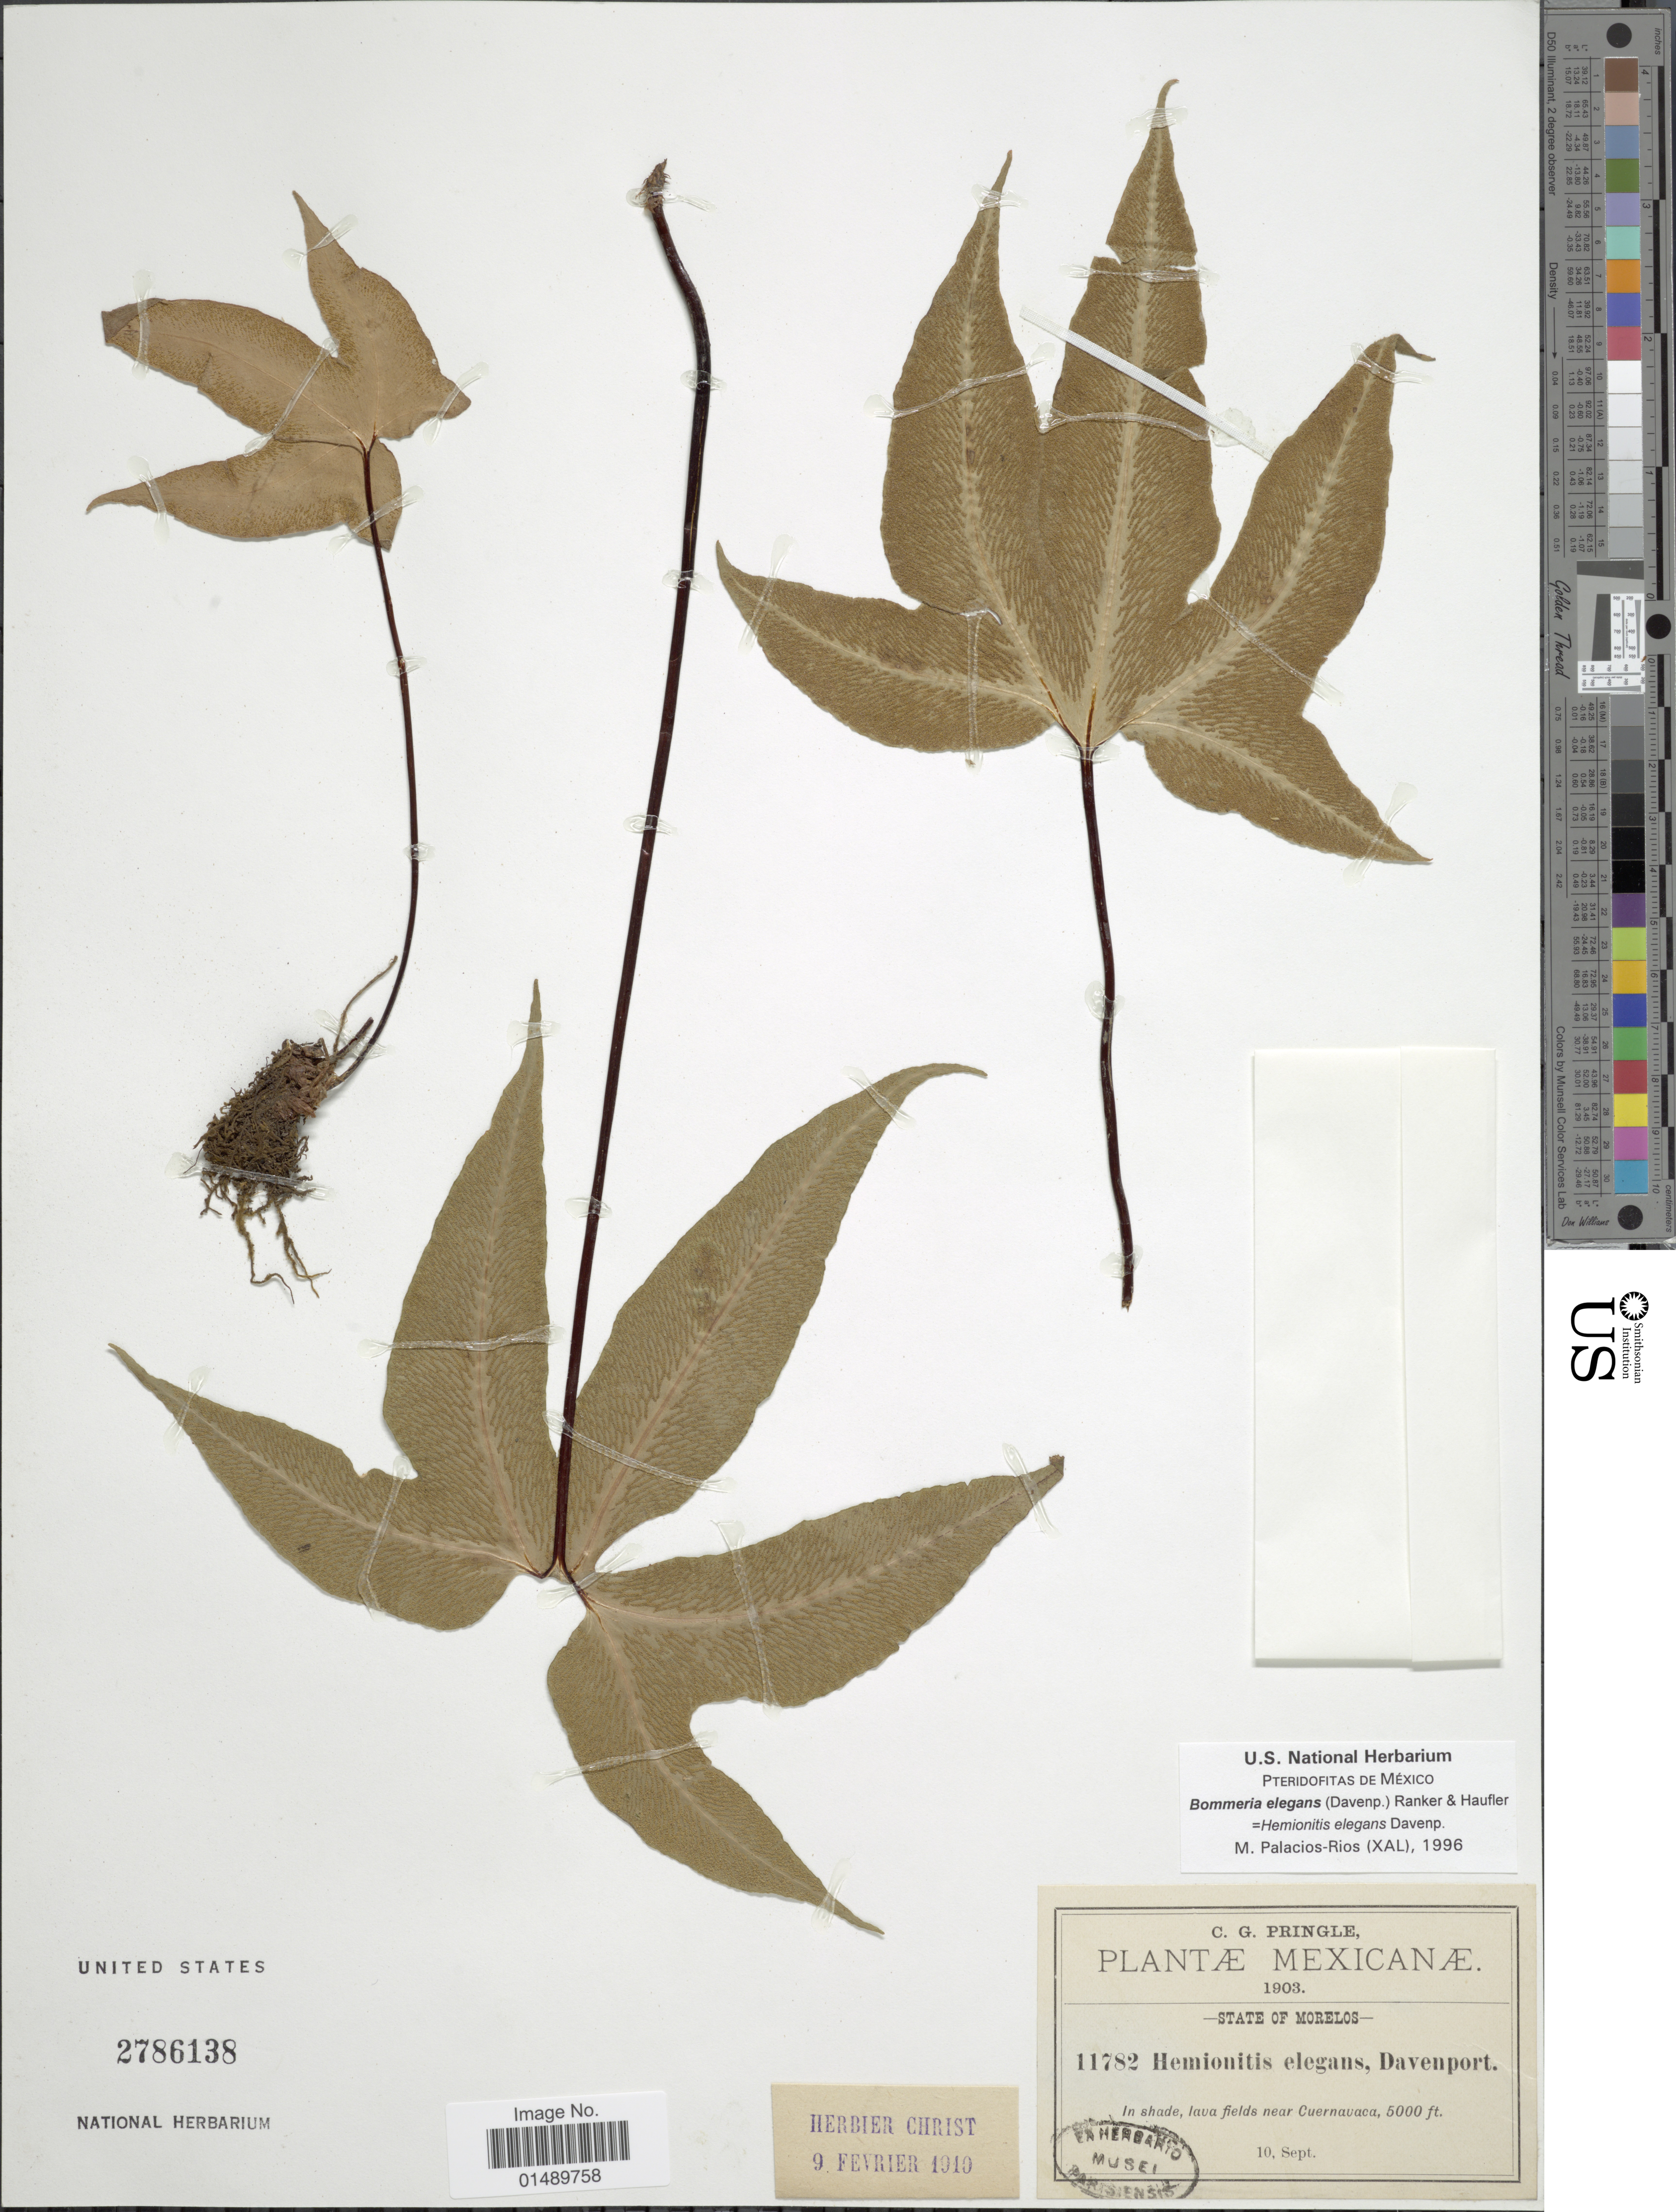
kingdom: Plantae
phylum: Tracheophyta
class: Polypodiopsida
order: Polypodiales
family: Pteridaceae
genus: Bommeria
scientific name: Bommeria elegans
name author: (Davenp.) Ranker & Haufler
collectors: C. G. Pringle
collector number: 11782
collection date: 1903-09-10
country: Mexico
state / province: Morelos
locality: Mexicanae, Lava fields near Cuernavara.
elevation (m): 1524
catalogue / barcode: US 2786138